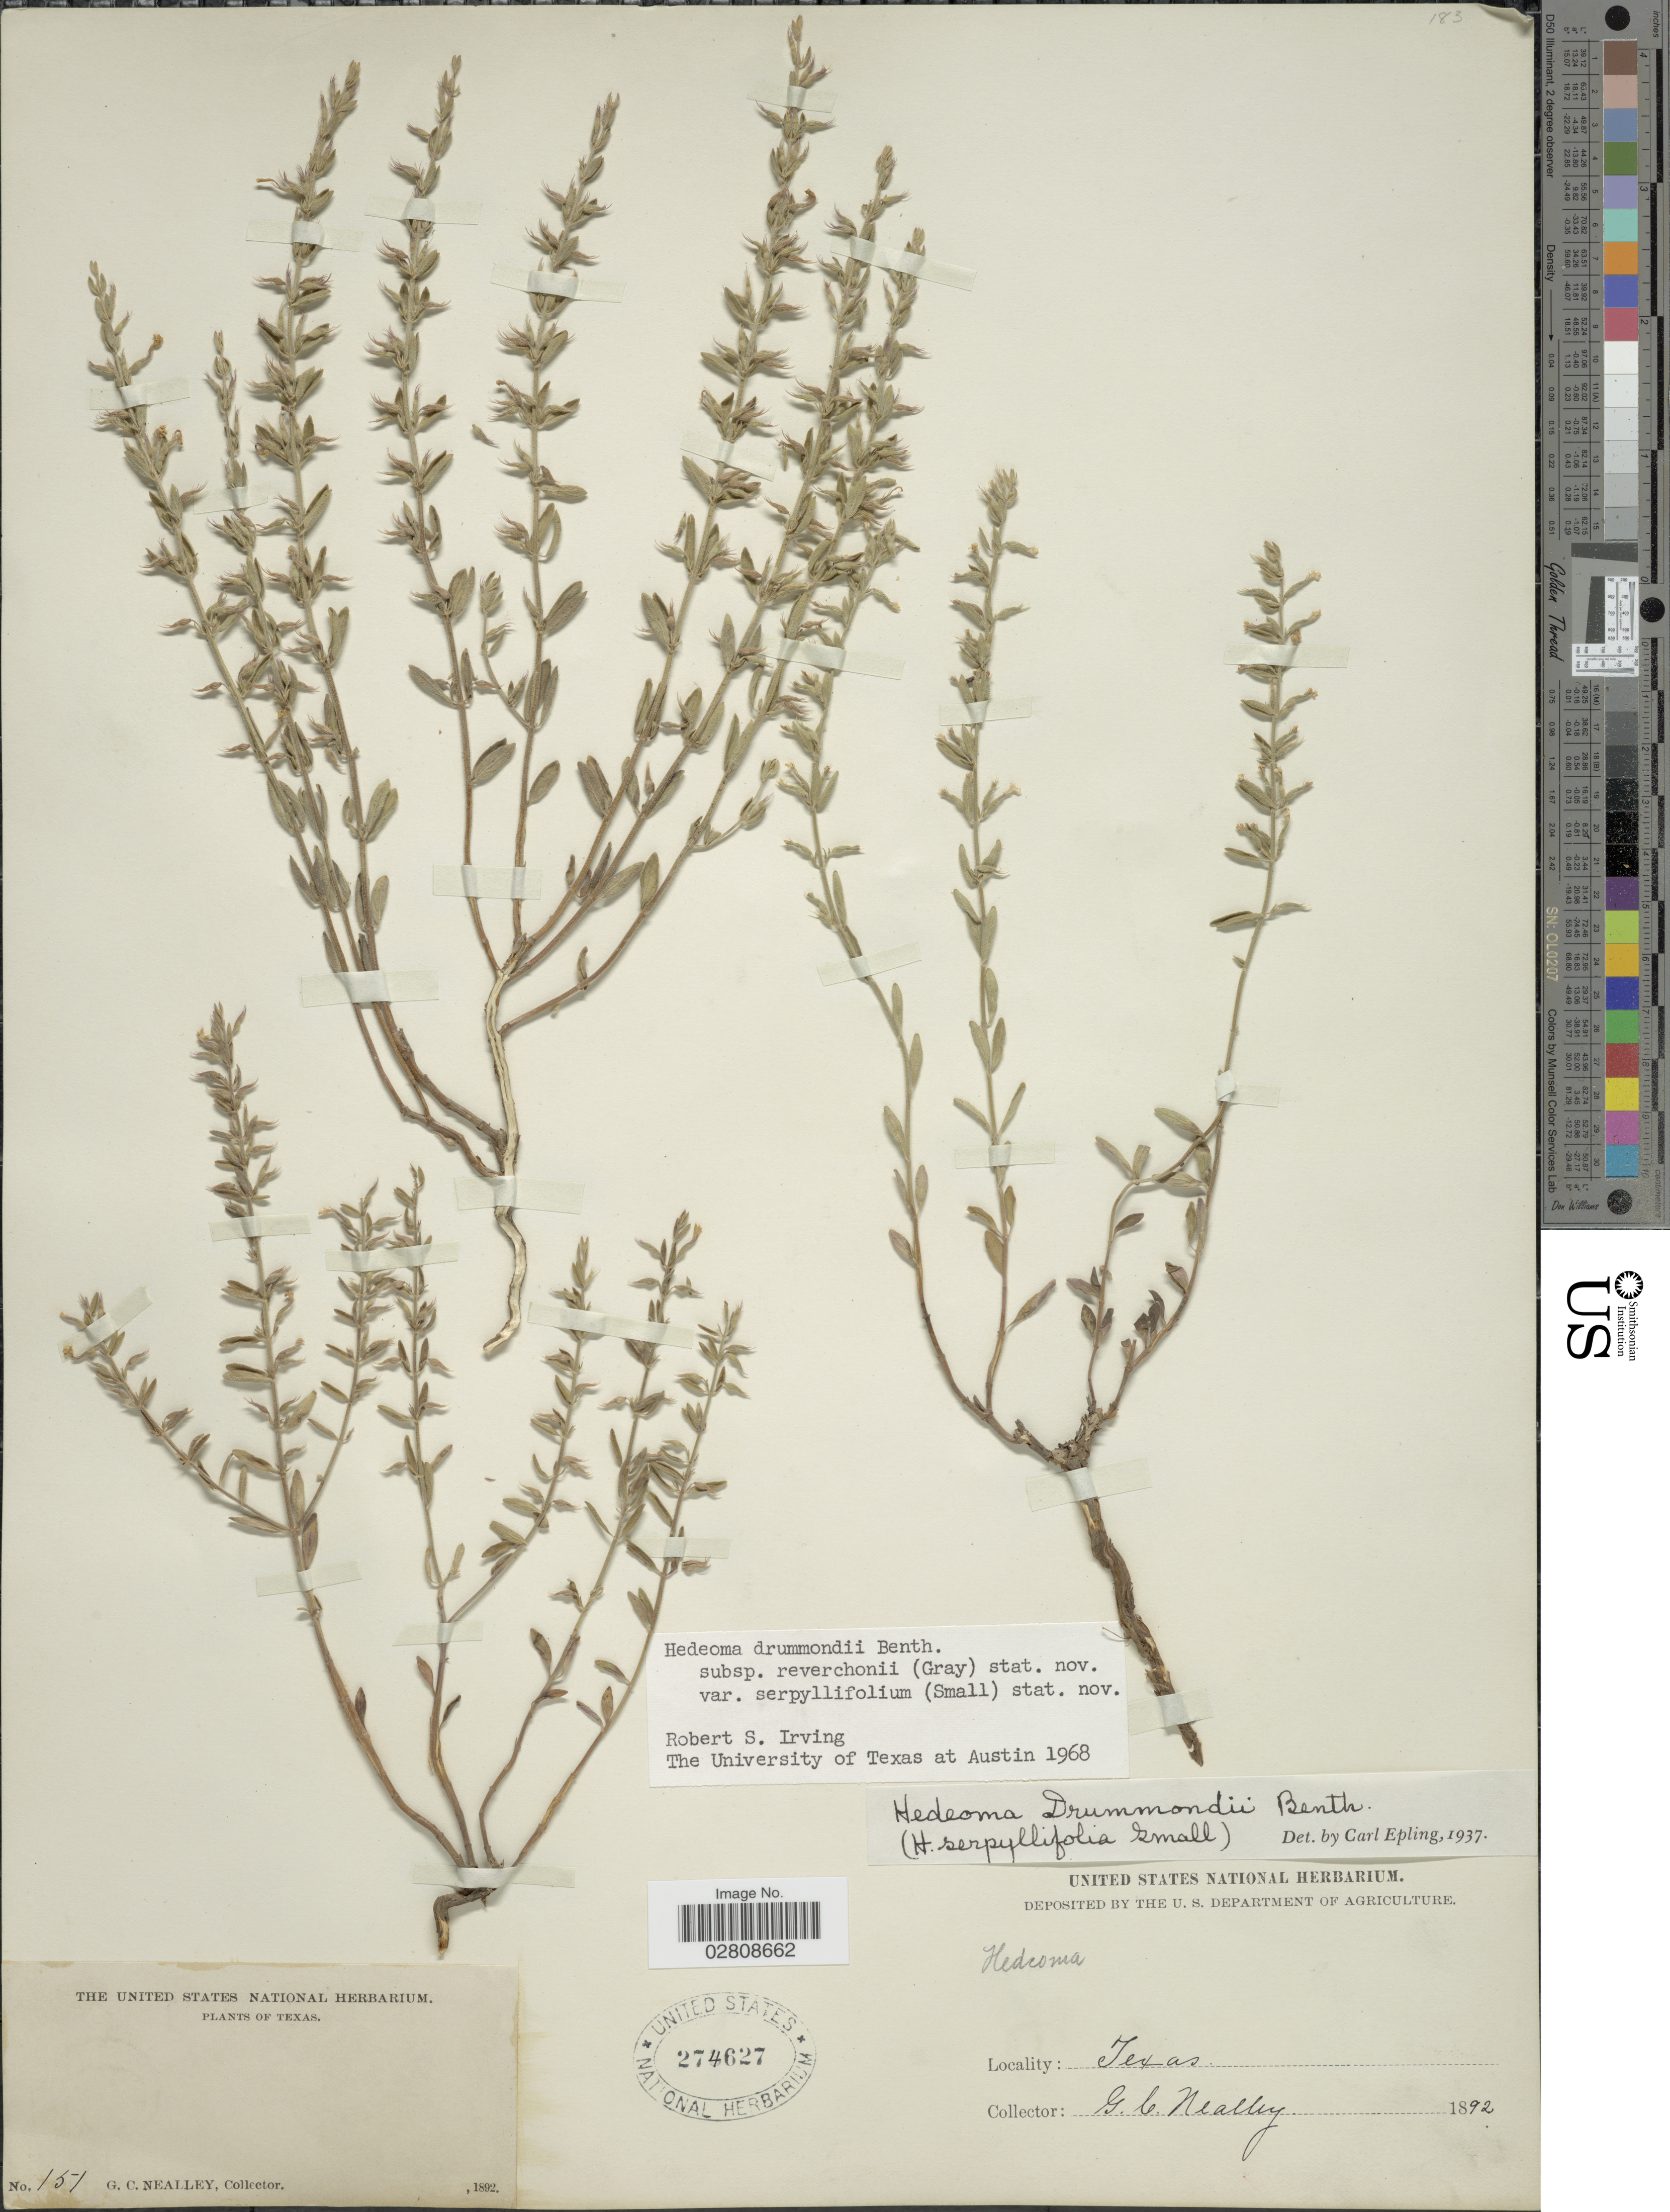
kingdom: Plantae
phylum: Tracheophyta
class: Magnoliopsida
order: Lamiales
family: Lamiaceae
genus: Hedeoma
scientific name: Hedeoma drummondii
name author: Benth.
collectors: G. C. Nealley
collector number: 151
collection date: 1892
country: United States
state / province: Texas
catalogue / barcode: US 274627